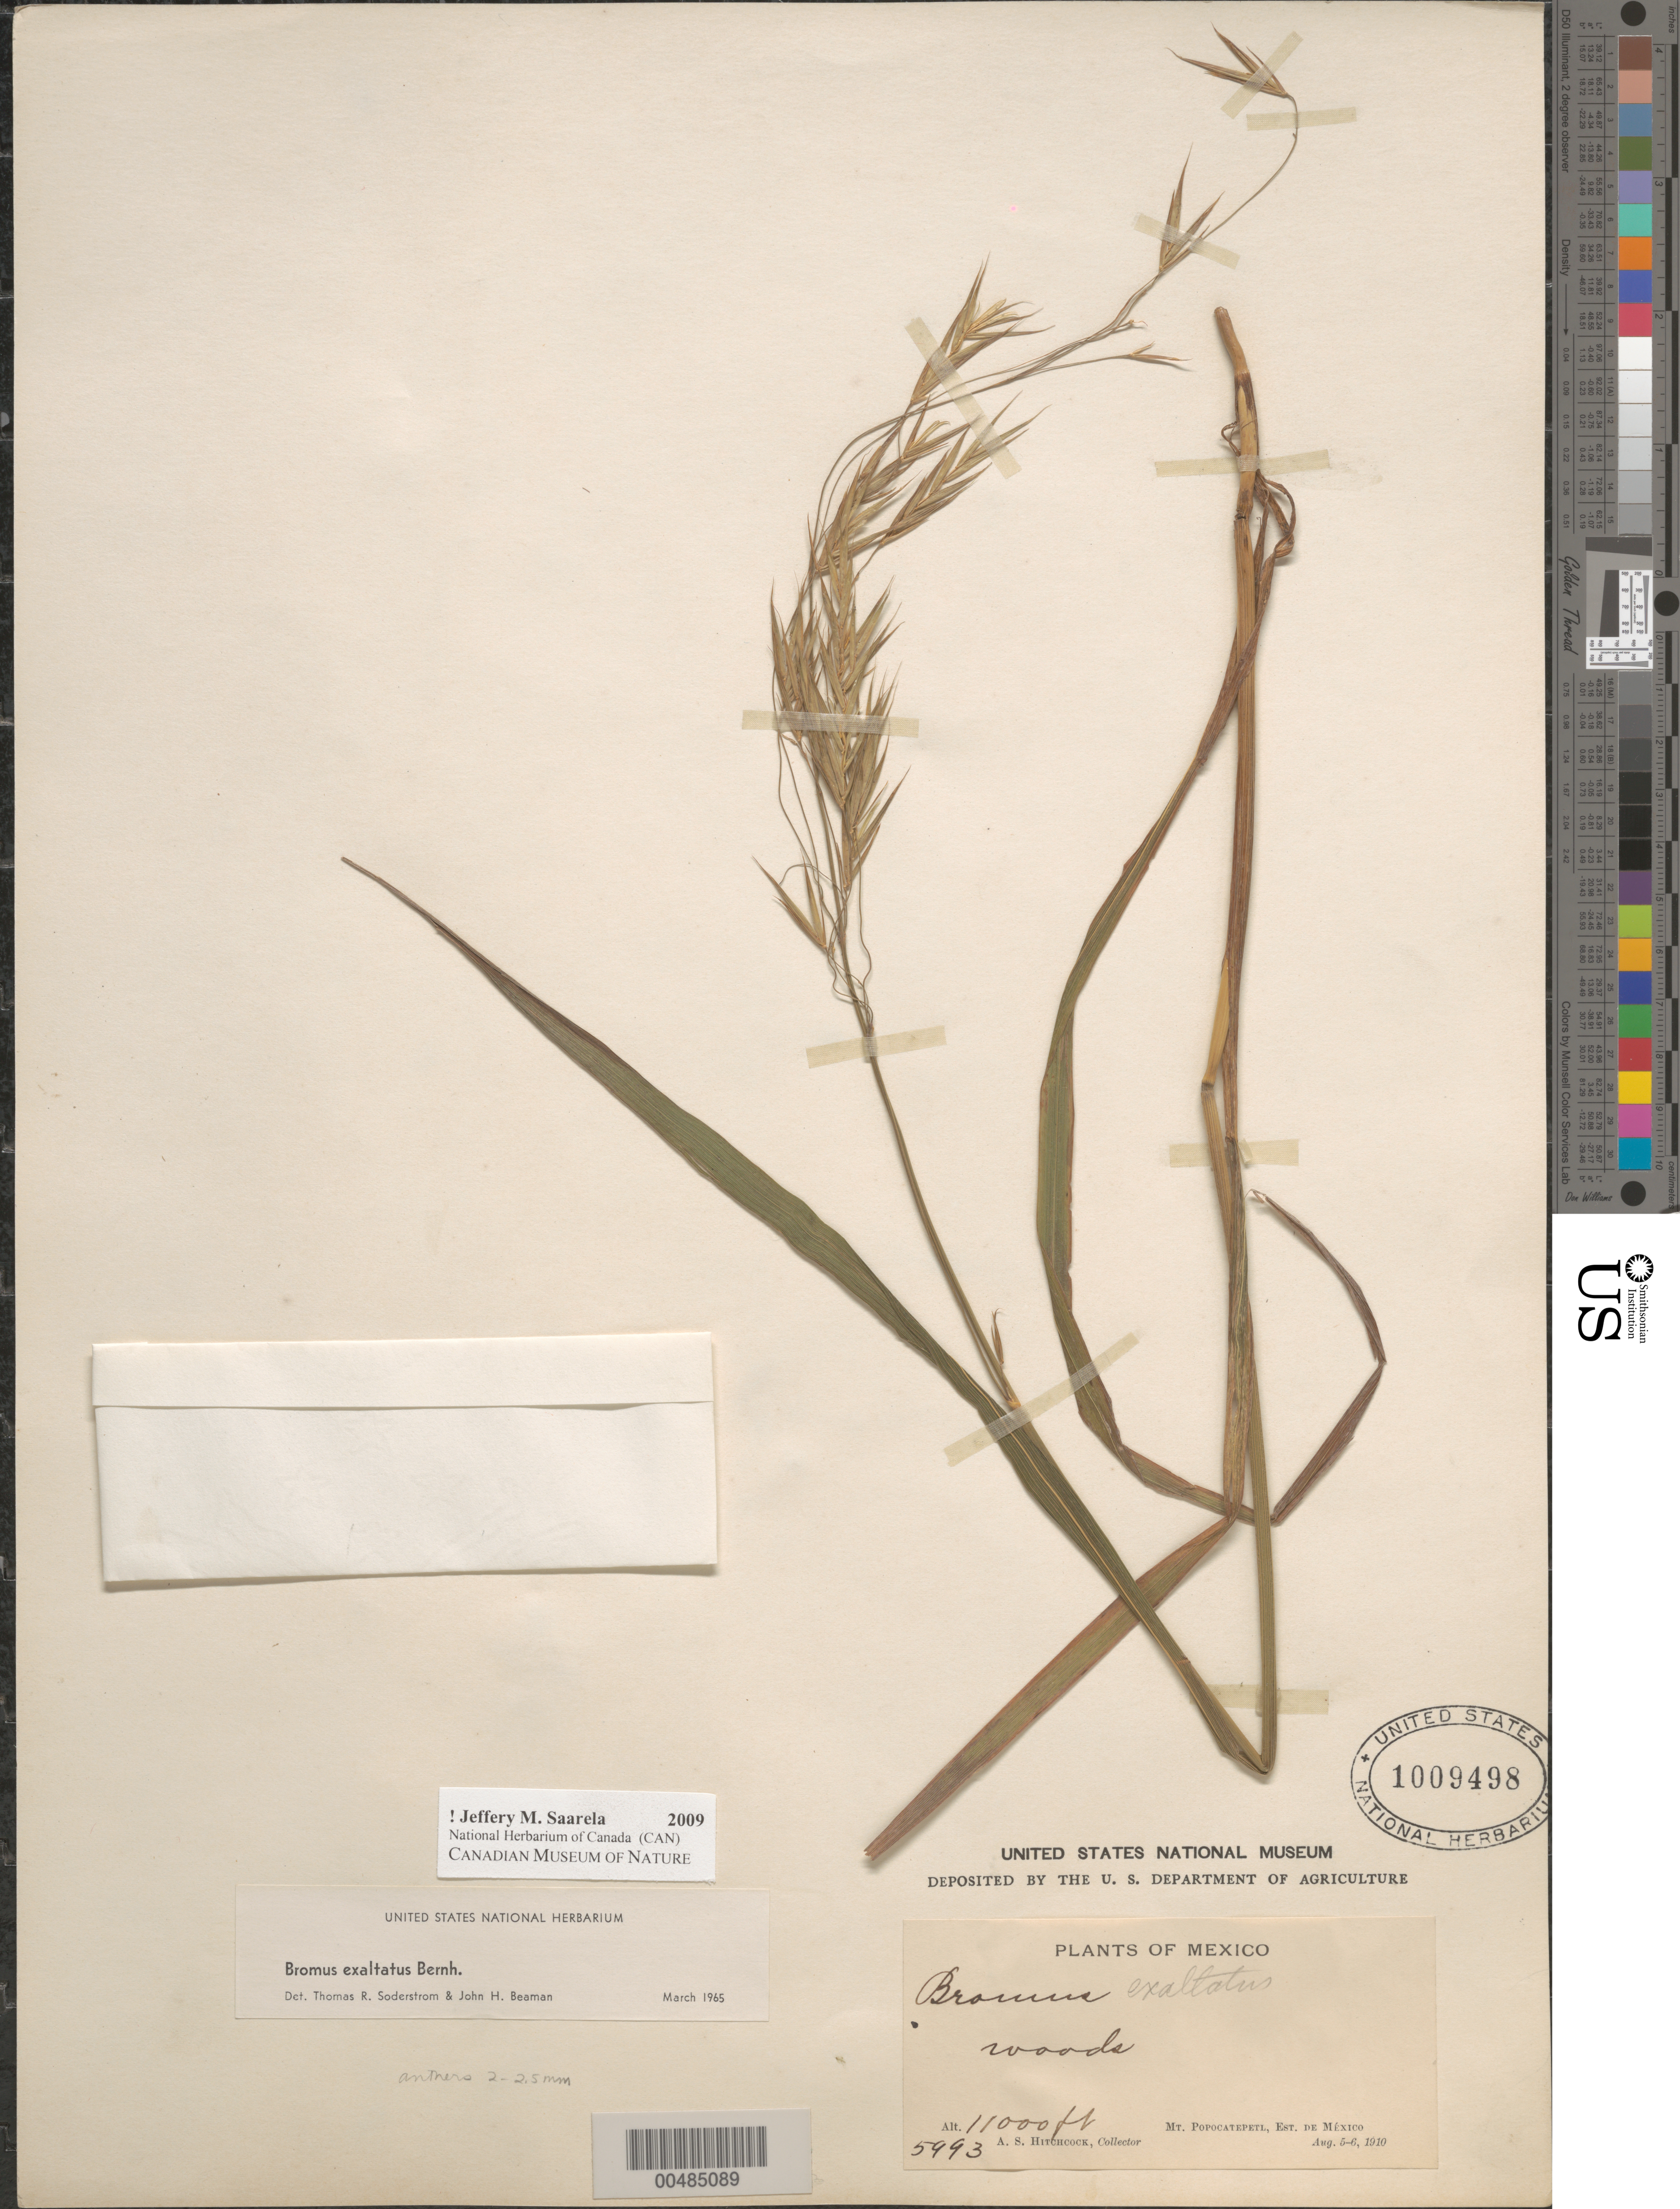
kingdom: Plantae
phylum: Tracheophyta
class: Liliopsida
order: Poales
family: Poaceae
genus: Bromus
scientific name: Bromus exaltatus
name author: Bernhardi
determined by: Soderstrom, T. R.; Beaman, J. H.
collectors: A. S. Hitchcock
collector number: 5993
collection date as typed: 5 Aug 1910 to 6 Aug 1910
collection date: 1910-08-05/1910-08-06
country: Mexico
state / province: México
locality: Mt. Popocatepetl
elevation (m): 3353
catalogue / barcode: US 1009498